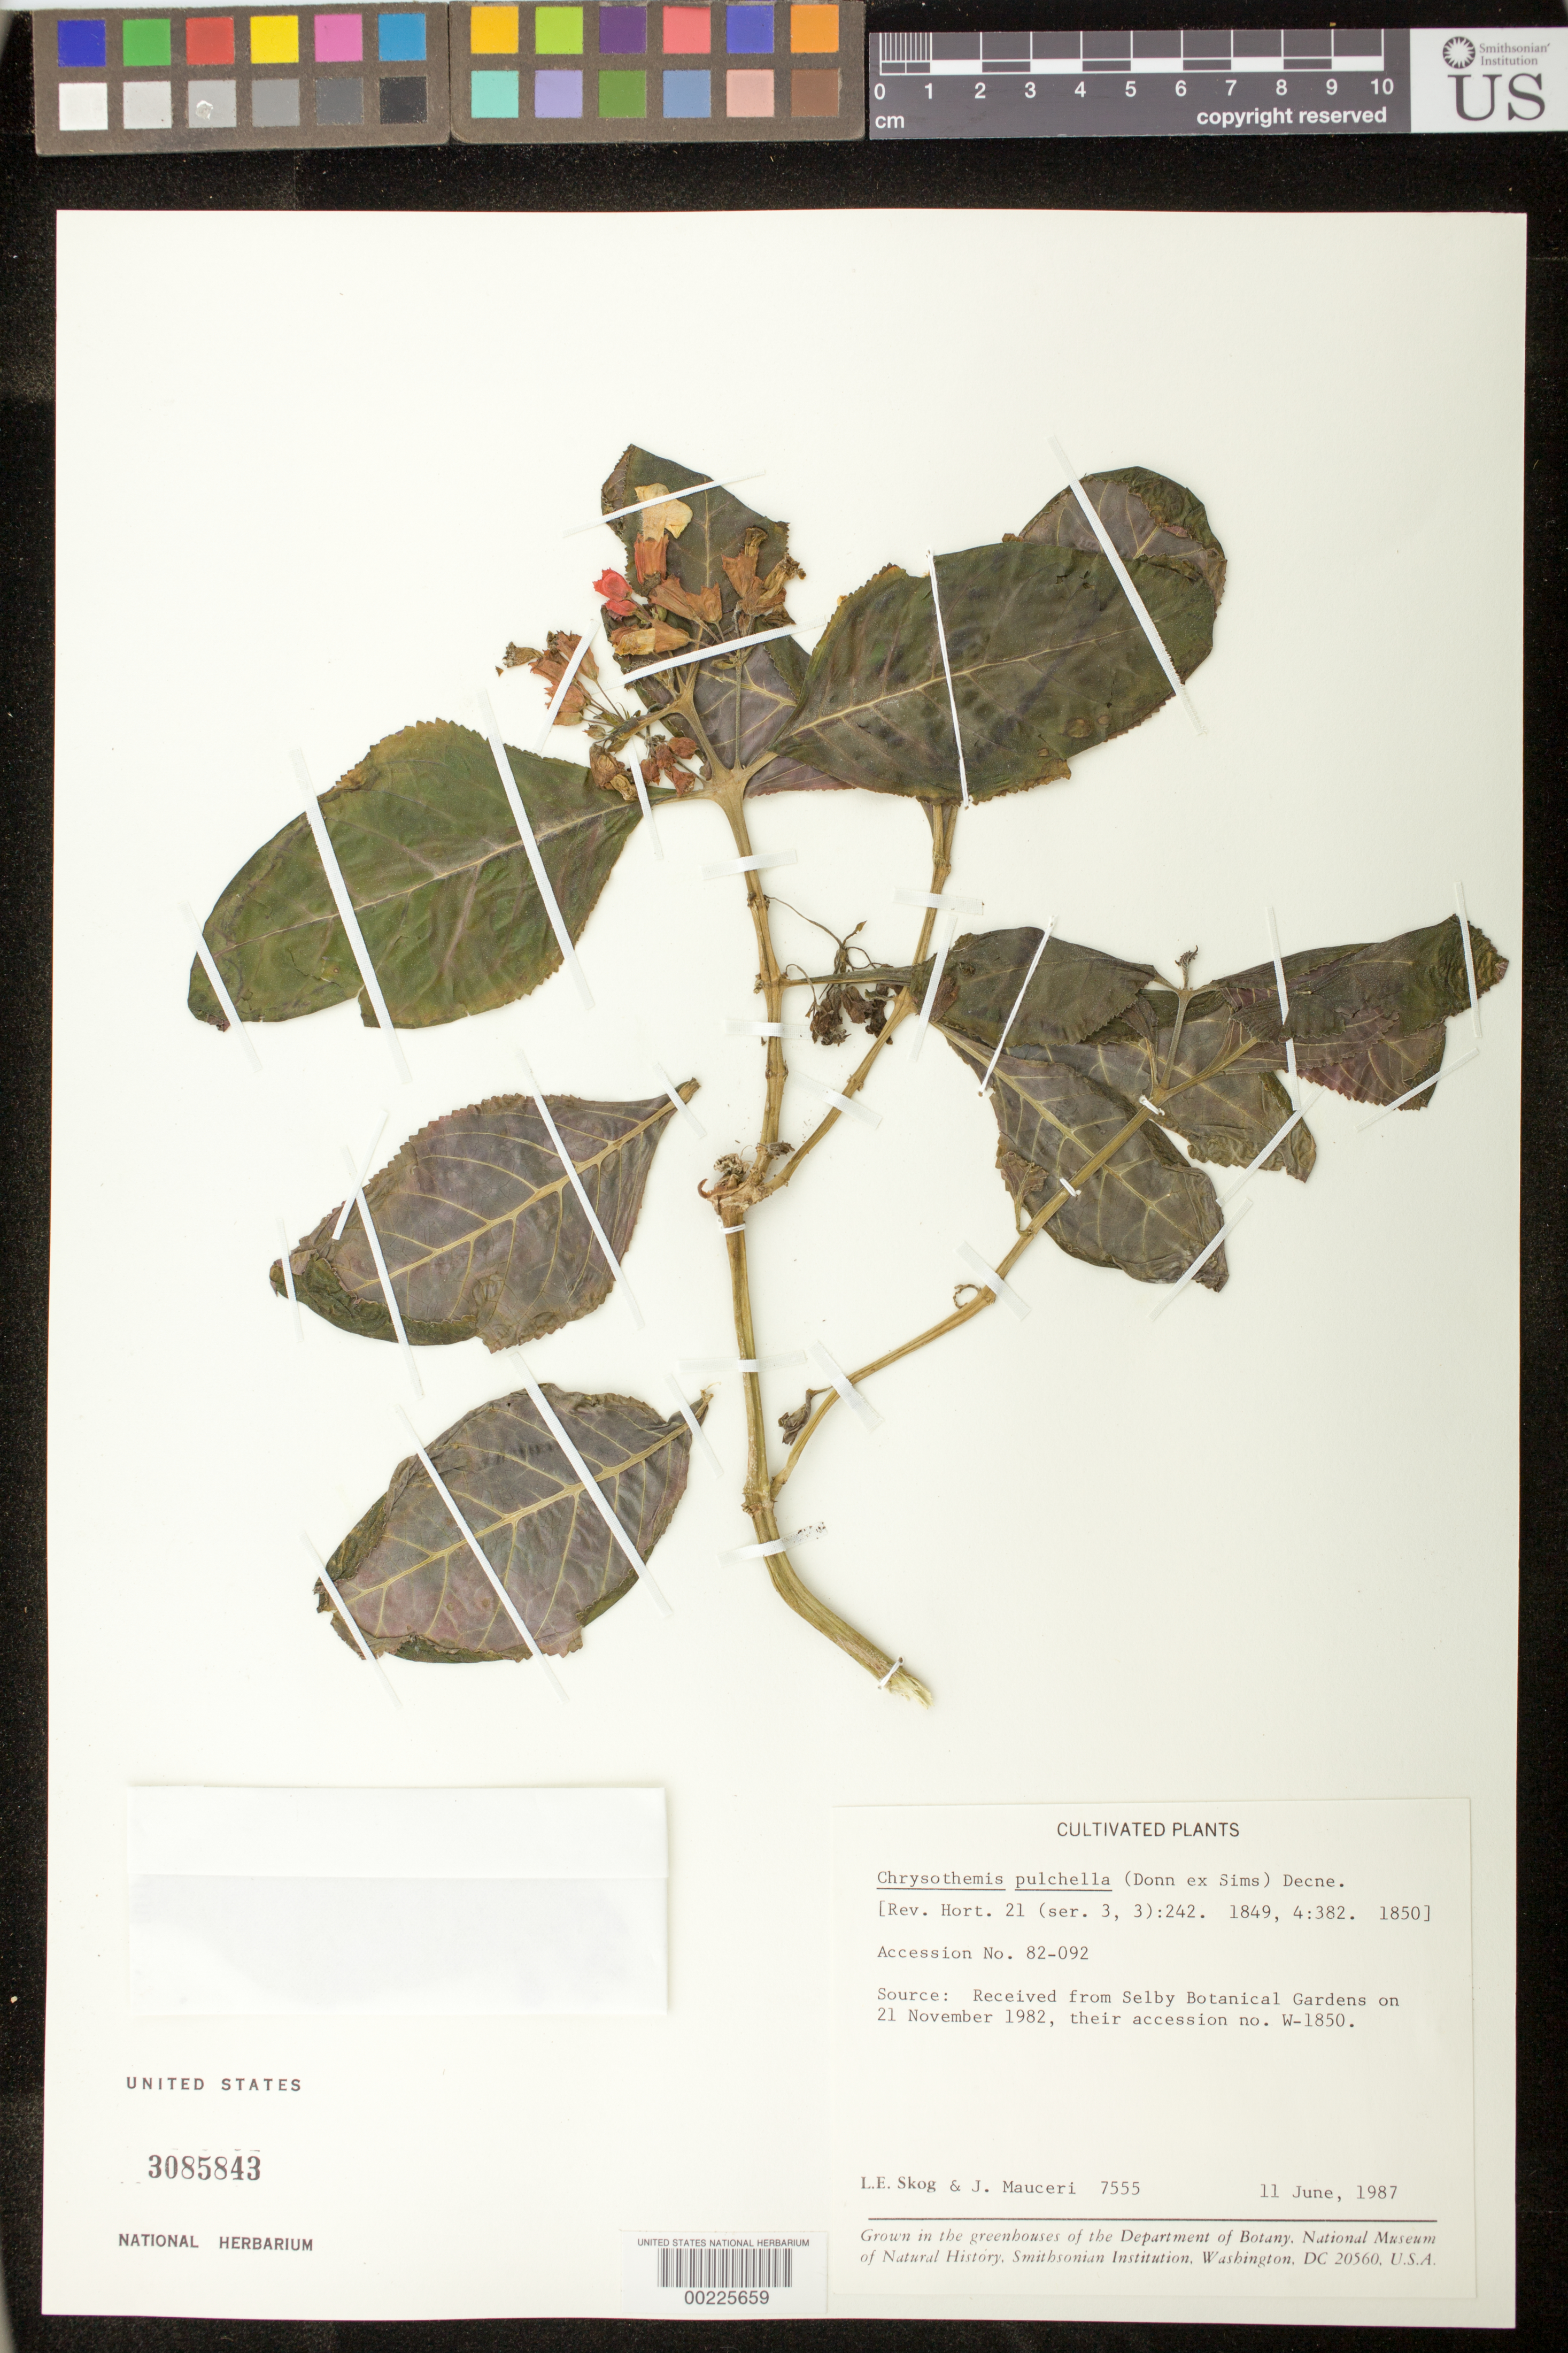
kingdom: Plantae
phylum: Tracheophyta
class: Magnoliopsida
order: Lamiales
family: Gesneriaceae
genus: Chrysothemis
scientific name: Chrysothemis pulchella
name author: (Donn ex Sims) Decne.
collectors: L. E. Skog & J. Mauceri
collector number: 7555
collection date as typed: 11 Jun 1987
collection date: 1987-06-11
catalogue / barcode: US 3085843